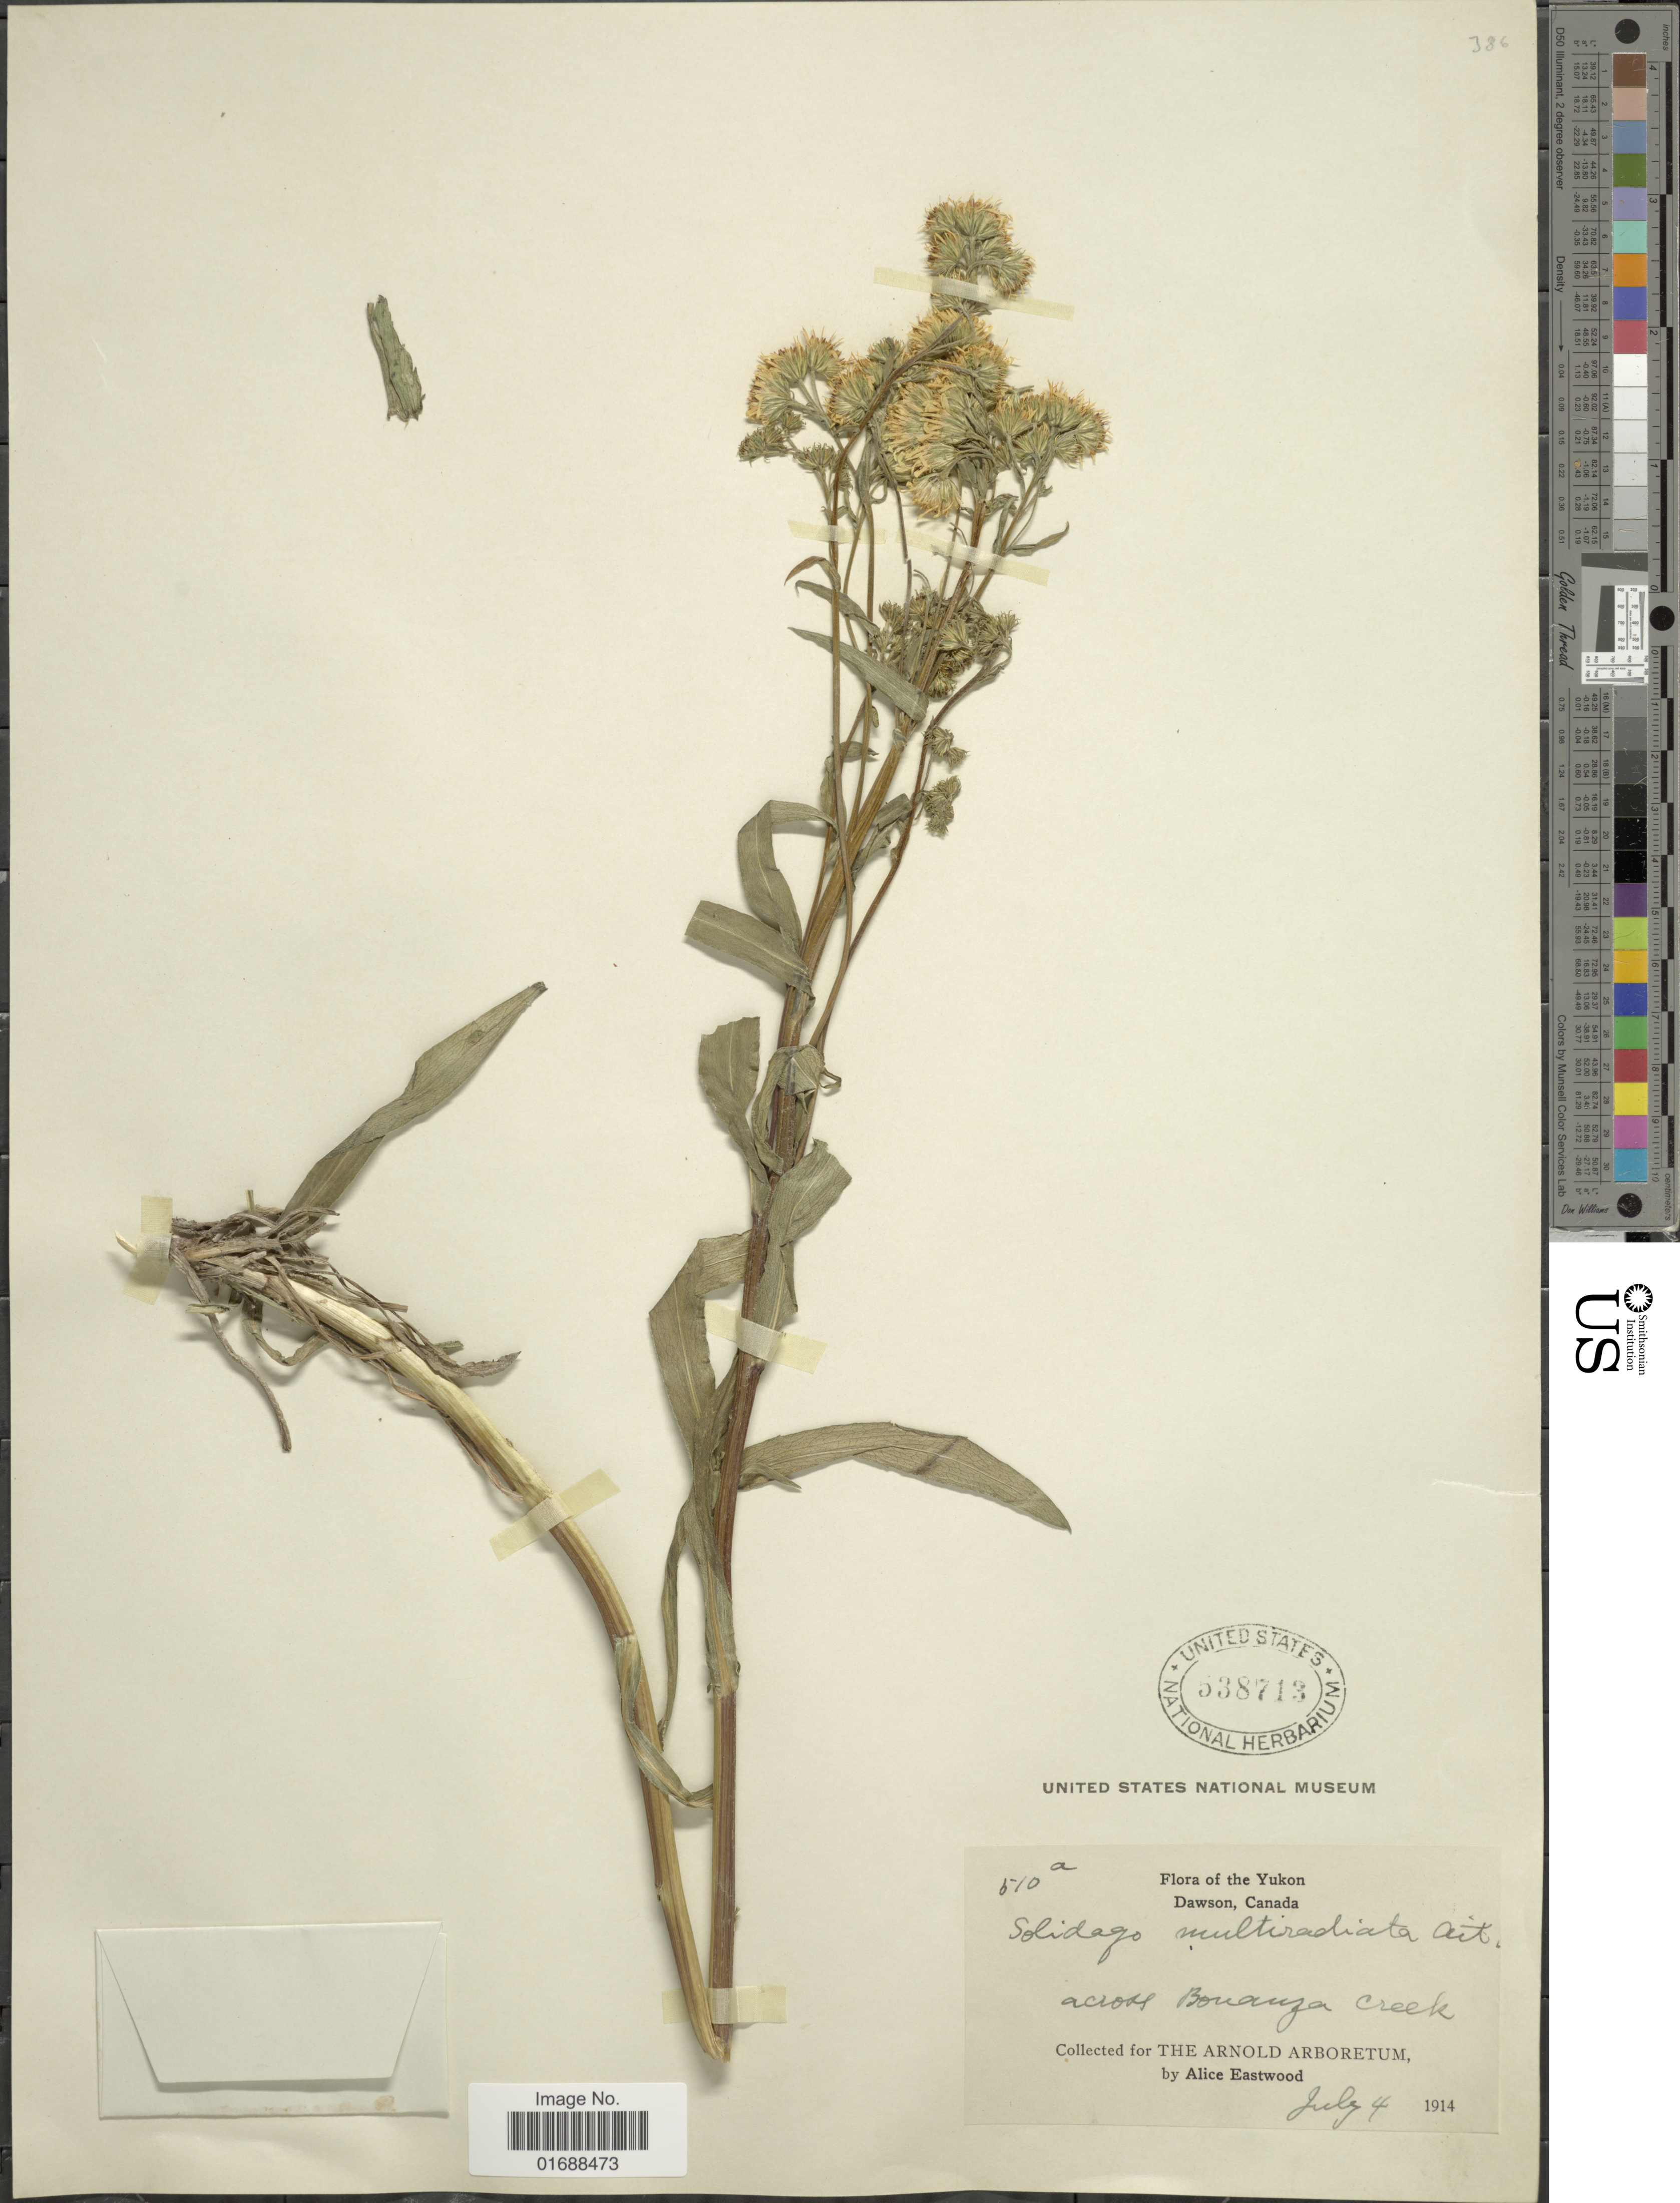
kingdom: Plantae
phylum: Tracheophyta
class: Magnoliopsida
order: Asterales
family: Asteraceae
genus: Solidago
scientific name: Solidago multiradiata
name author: Aiton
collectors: A. Eastwood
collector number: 510a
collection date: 1914-07-04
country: Canada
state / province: Yukon Territory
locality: Dawson, across Bonanza Creek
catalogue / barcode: US 538713